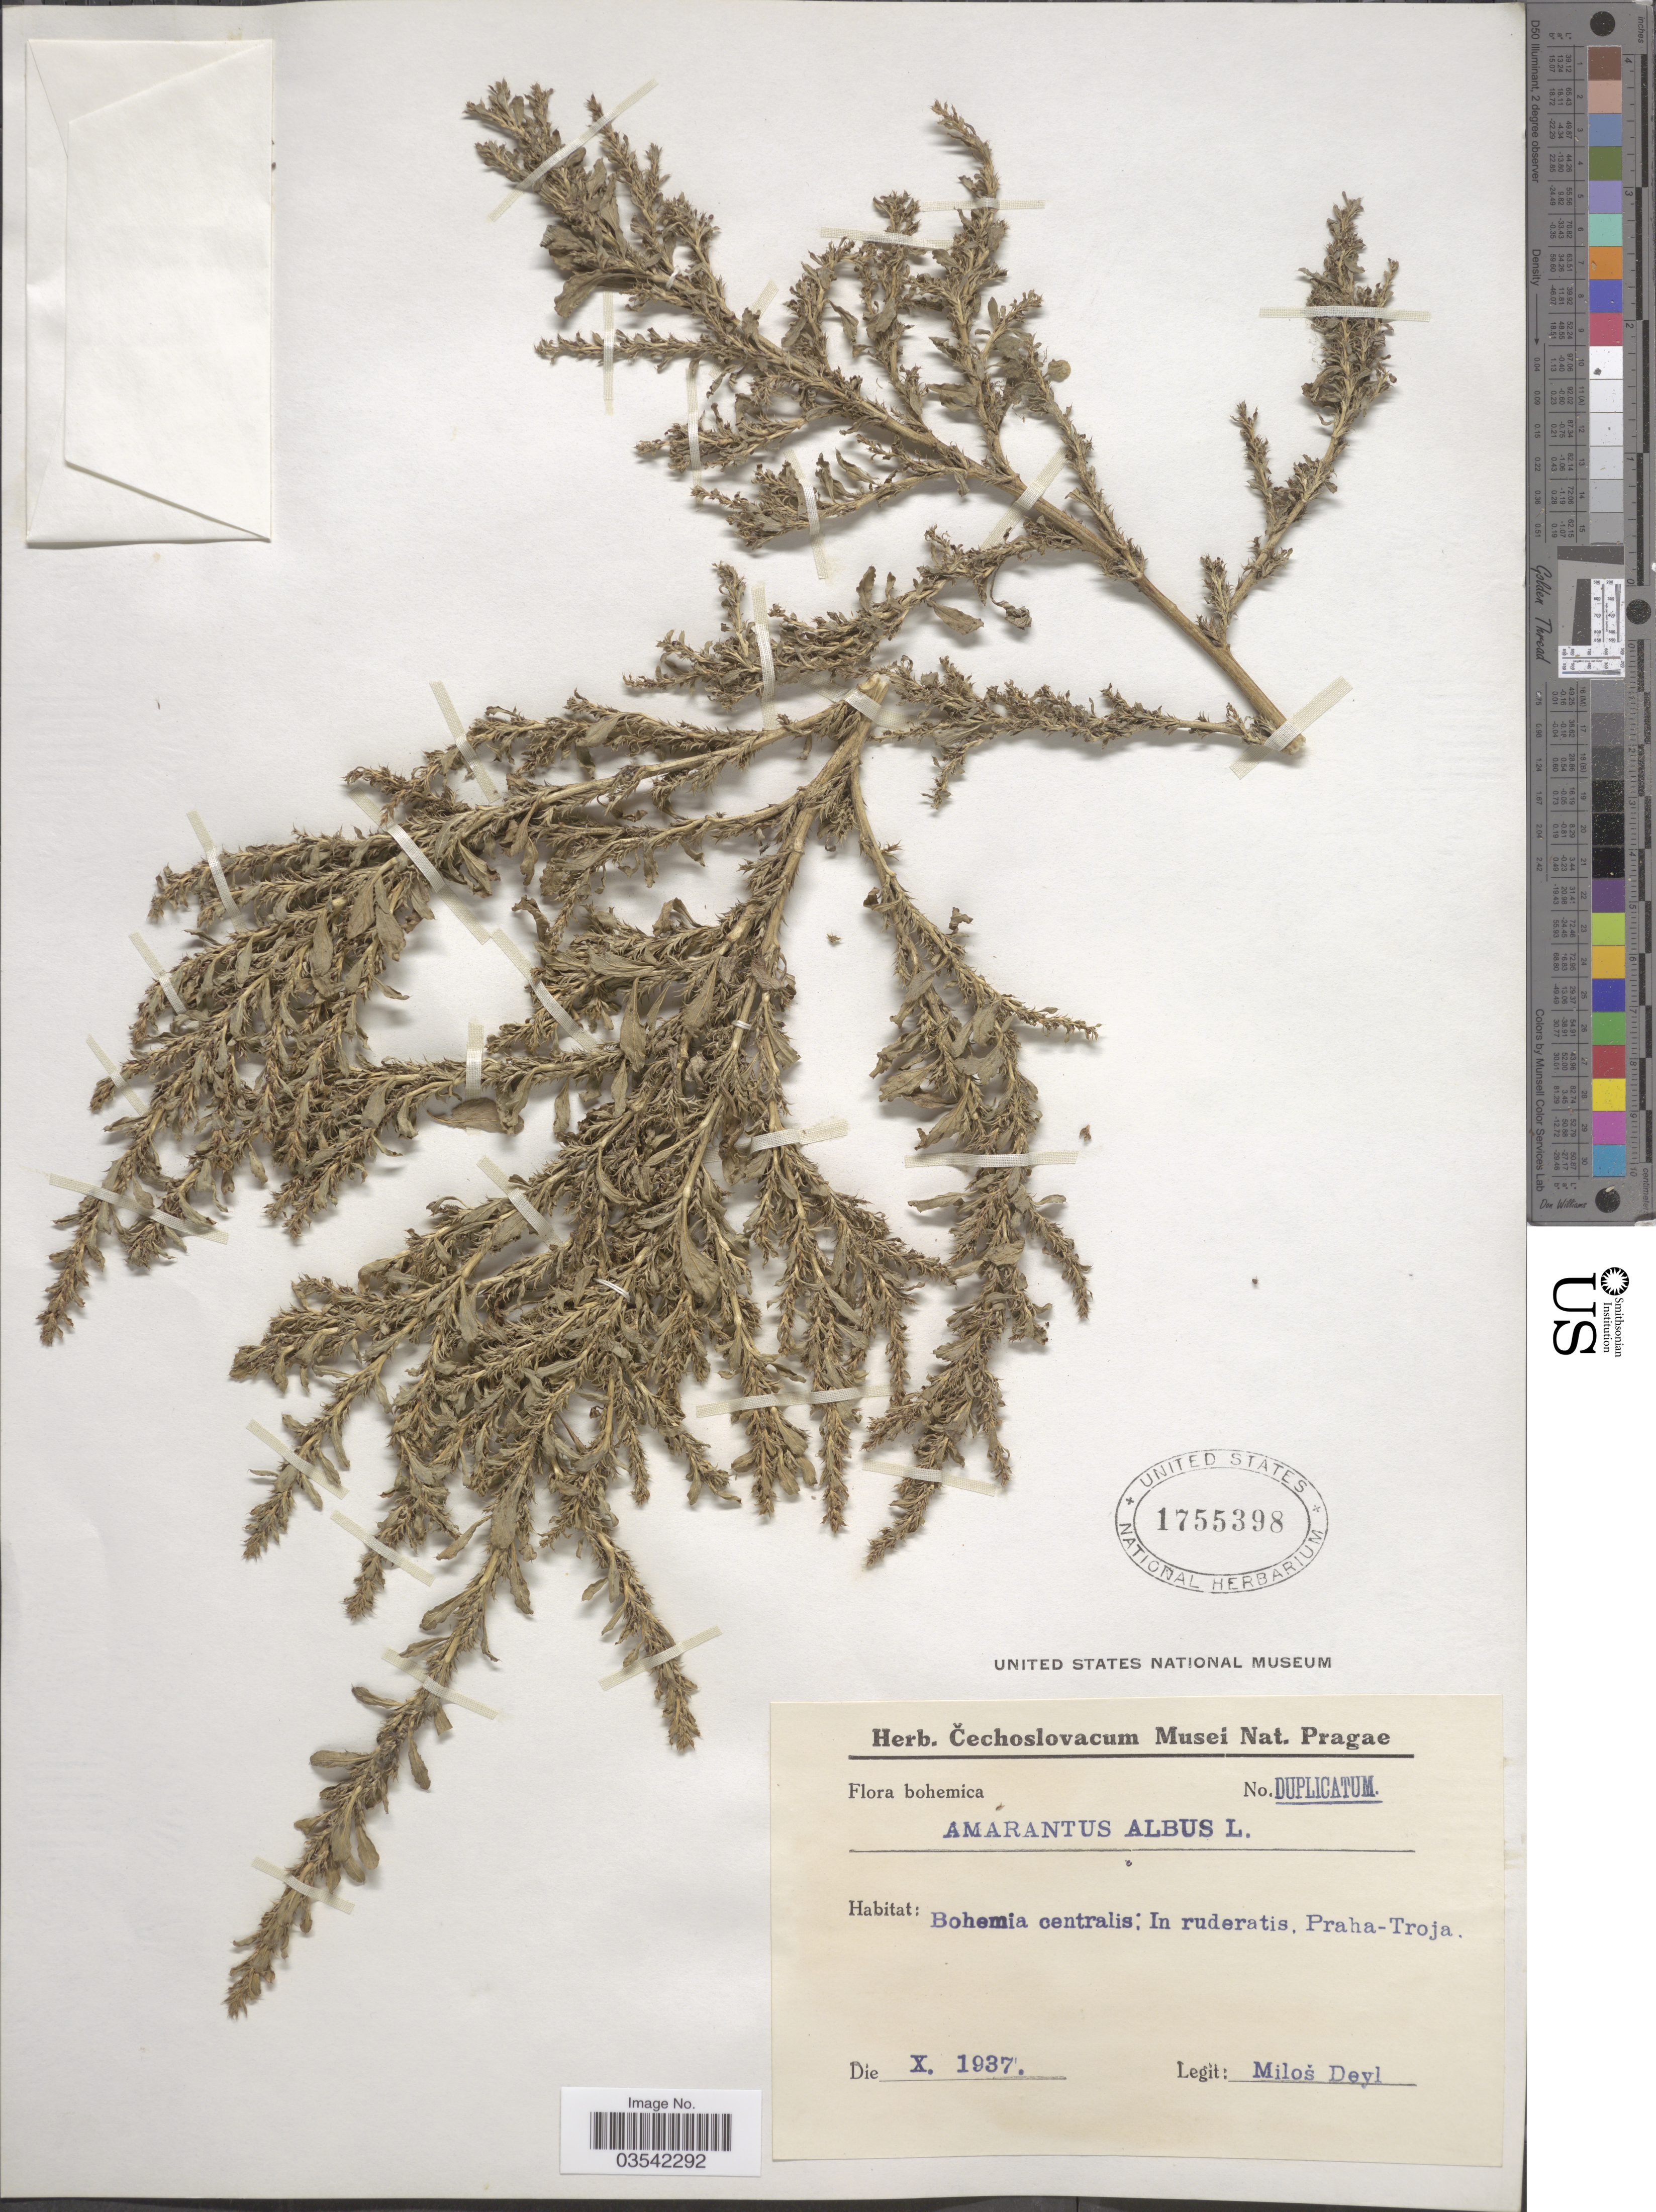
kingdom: Plantae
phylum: Tracheophyta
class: Magnoliopsida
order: Caryophyllales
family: Amaranthaceae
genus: Amaranthus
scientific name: Amaranthus albus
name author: L.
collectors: M. Deyl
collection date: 1937-10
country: Czechia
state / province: Central Bohemian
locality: Bohemica. Bohemia centralis: In ruderatis, Praha-Troja.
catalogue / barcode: US 1755398